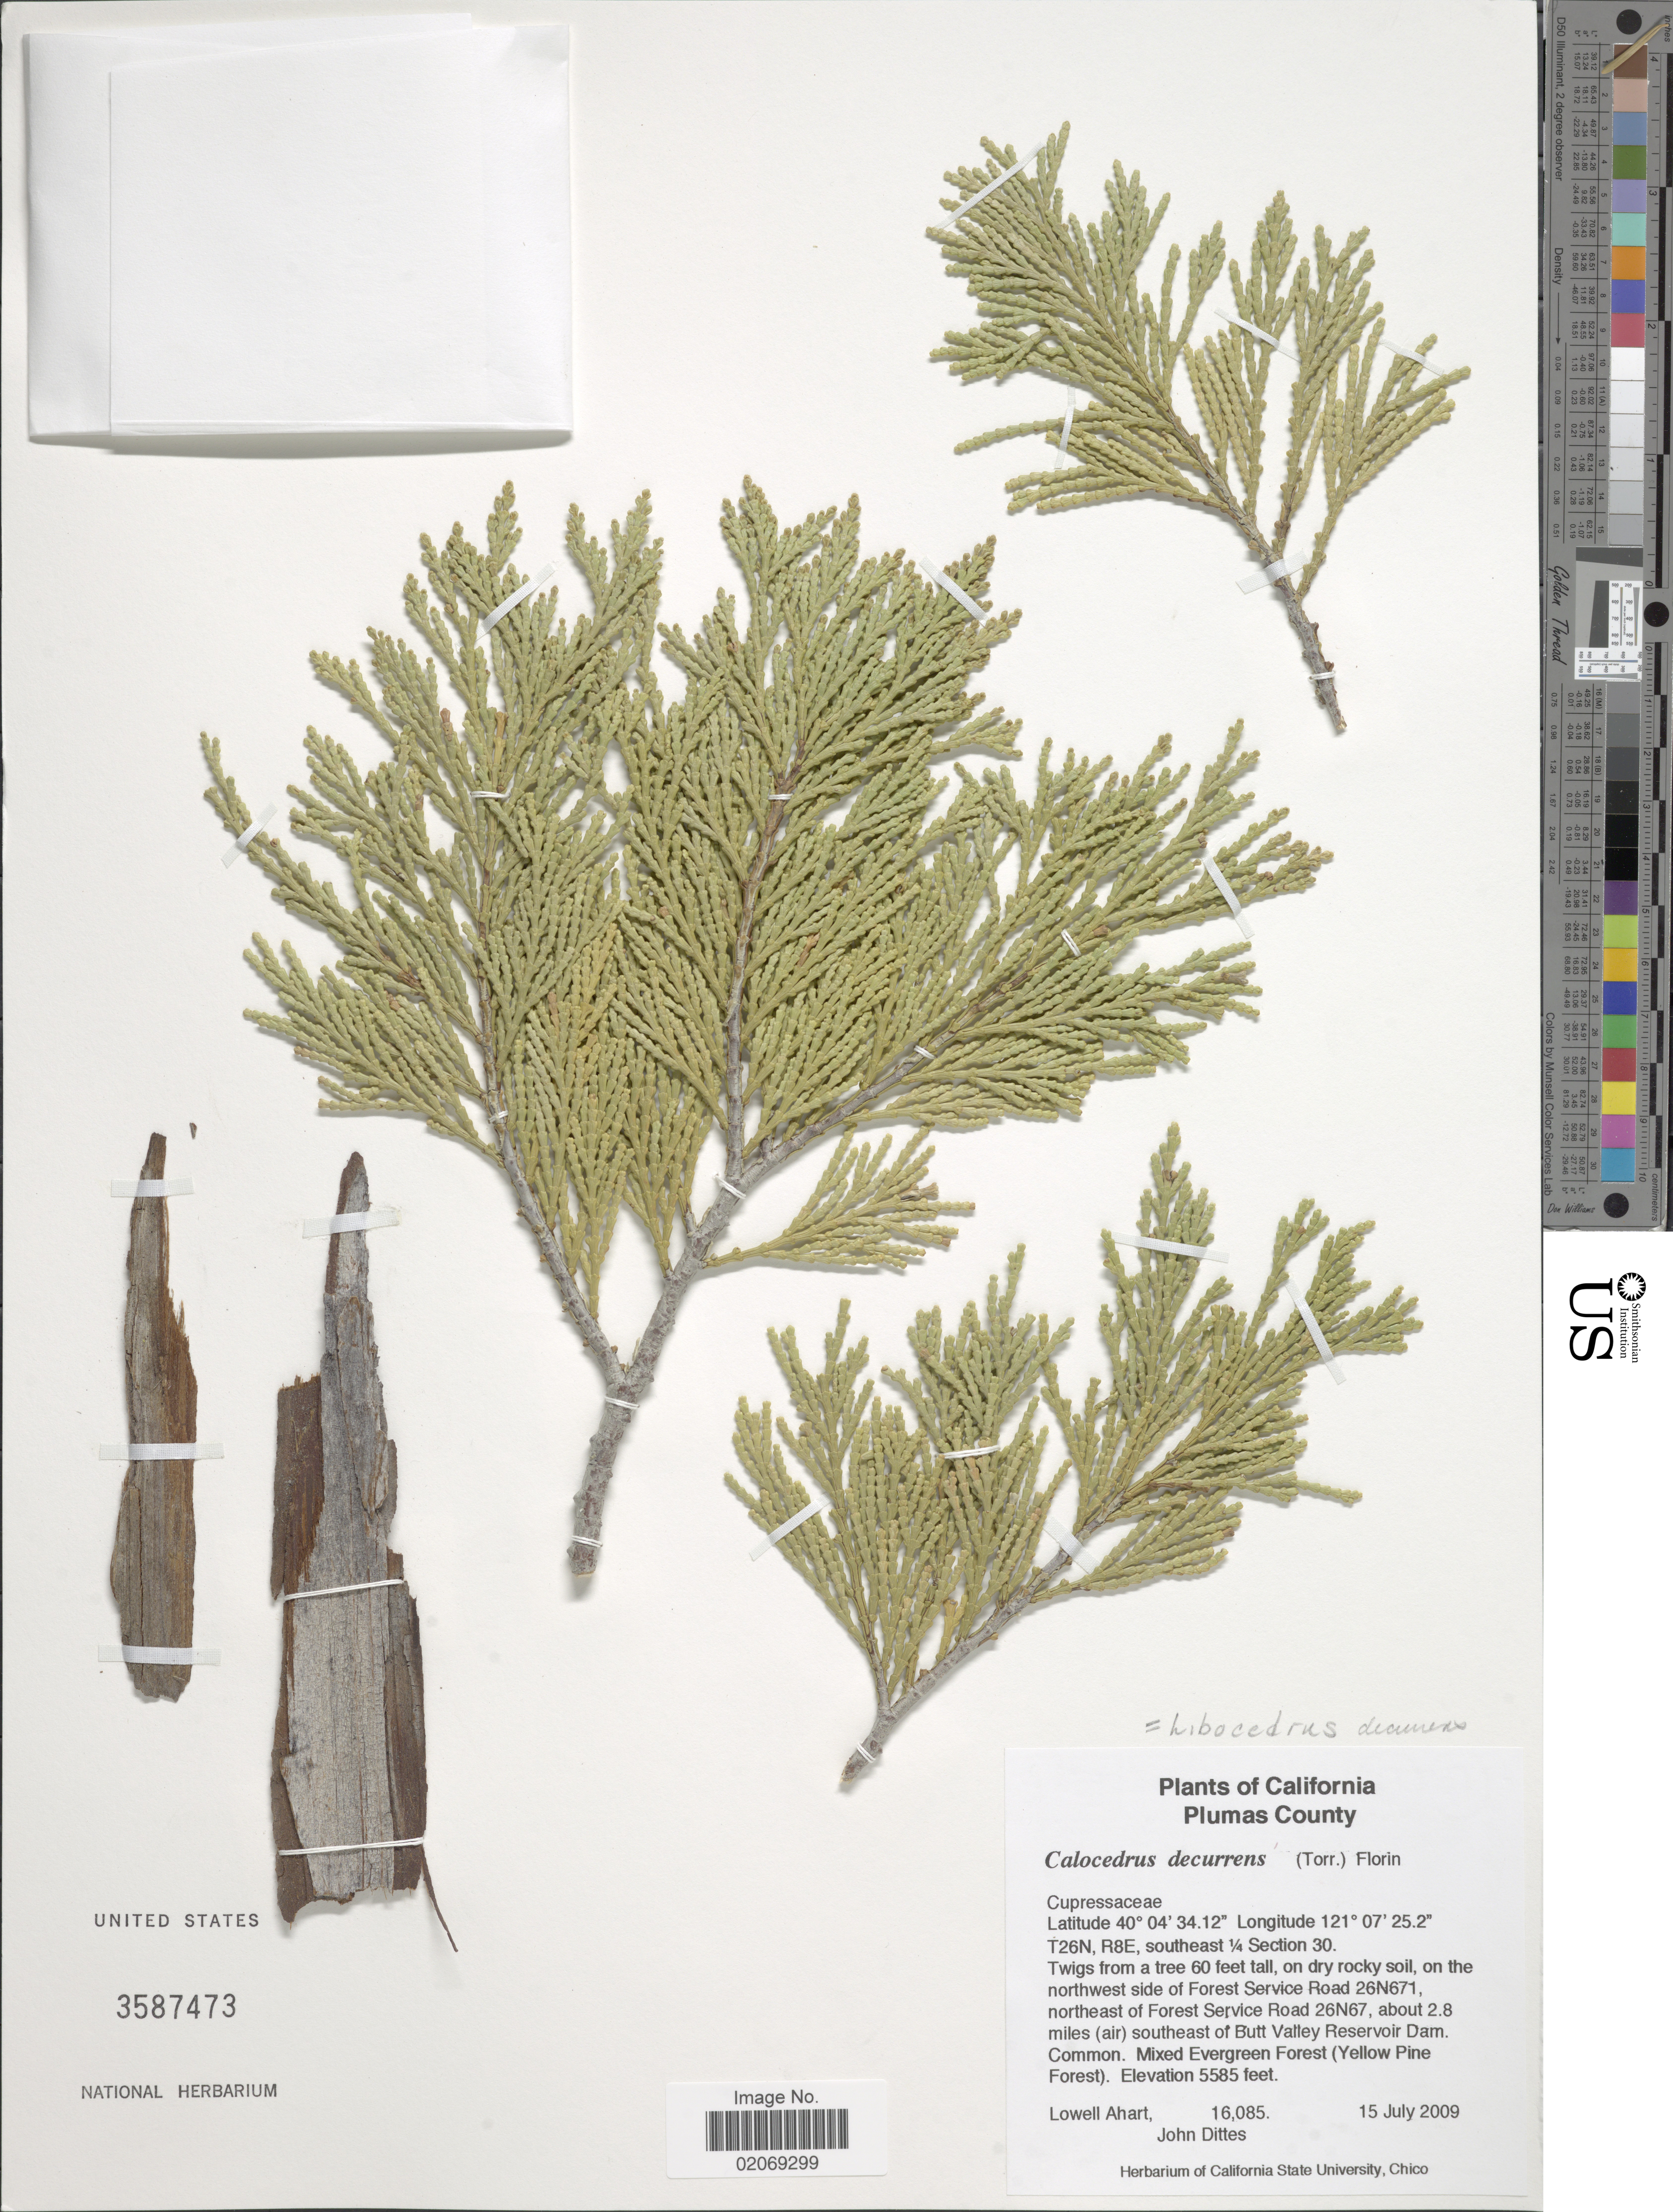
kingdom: Plantae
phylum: Tracheophyta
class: Pinopsida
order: Pinales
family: Cupressaceae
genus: Libocedrus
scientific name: Libocedrus decurrens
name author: Torr.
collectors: L. Ahart & J. Dittes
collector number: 16085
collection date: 2009-07-15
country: United States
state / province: California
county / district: Plumas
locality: Plumas County, T26N, R8E, southeast ¼ Section 30. on the northwest side of Forest Service Road 26N671, northeast of Forest Service Road 26N67, about 2.8 miles (air) southeast of Butt Valley Reservoir Dam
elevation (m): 1702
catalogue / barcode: US 3587473